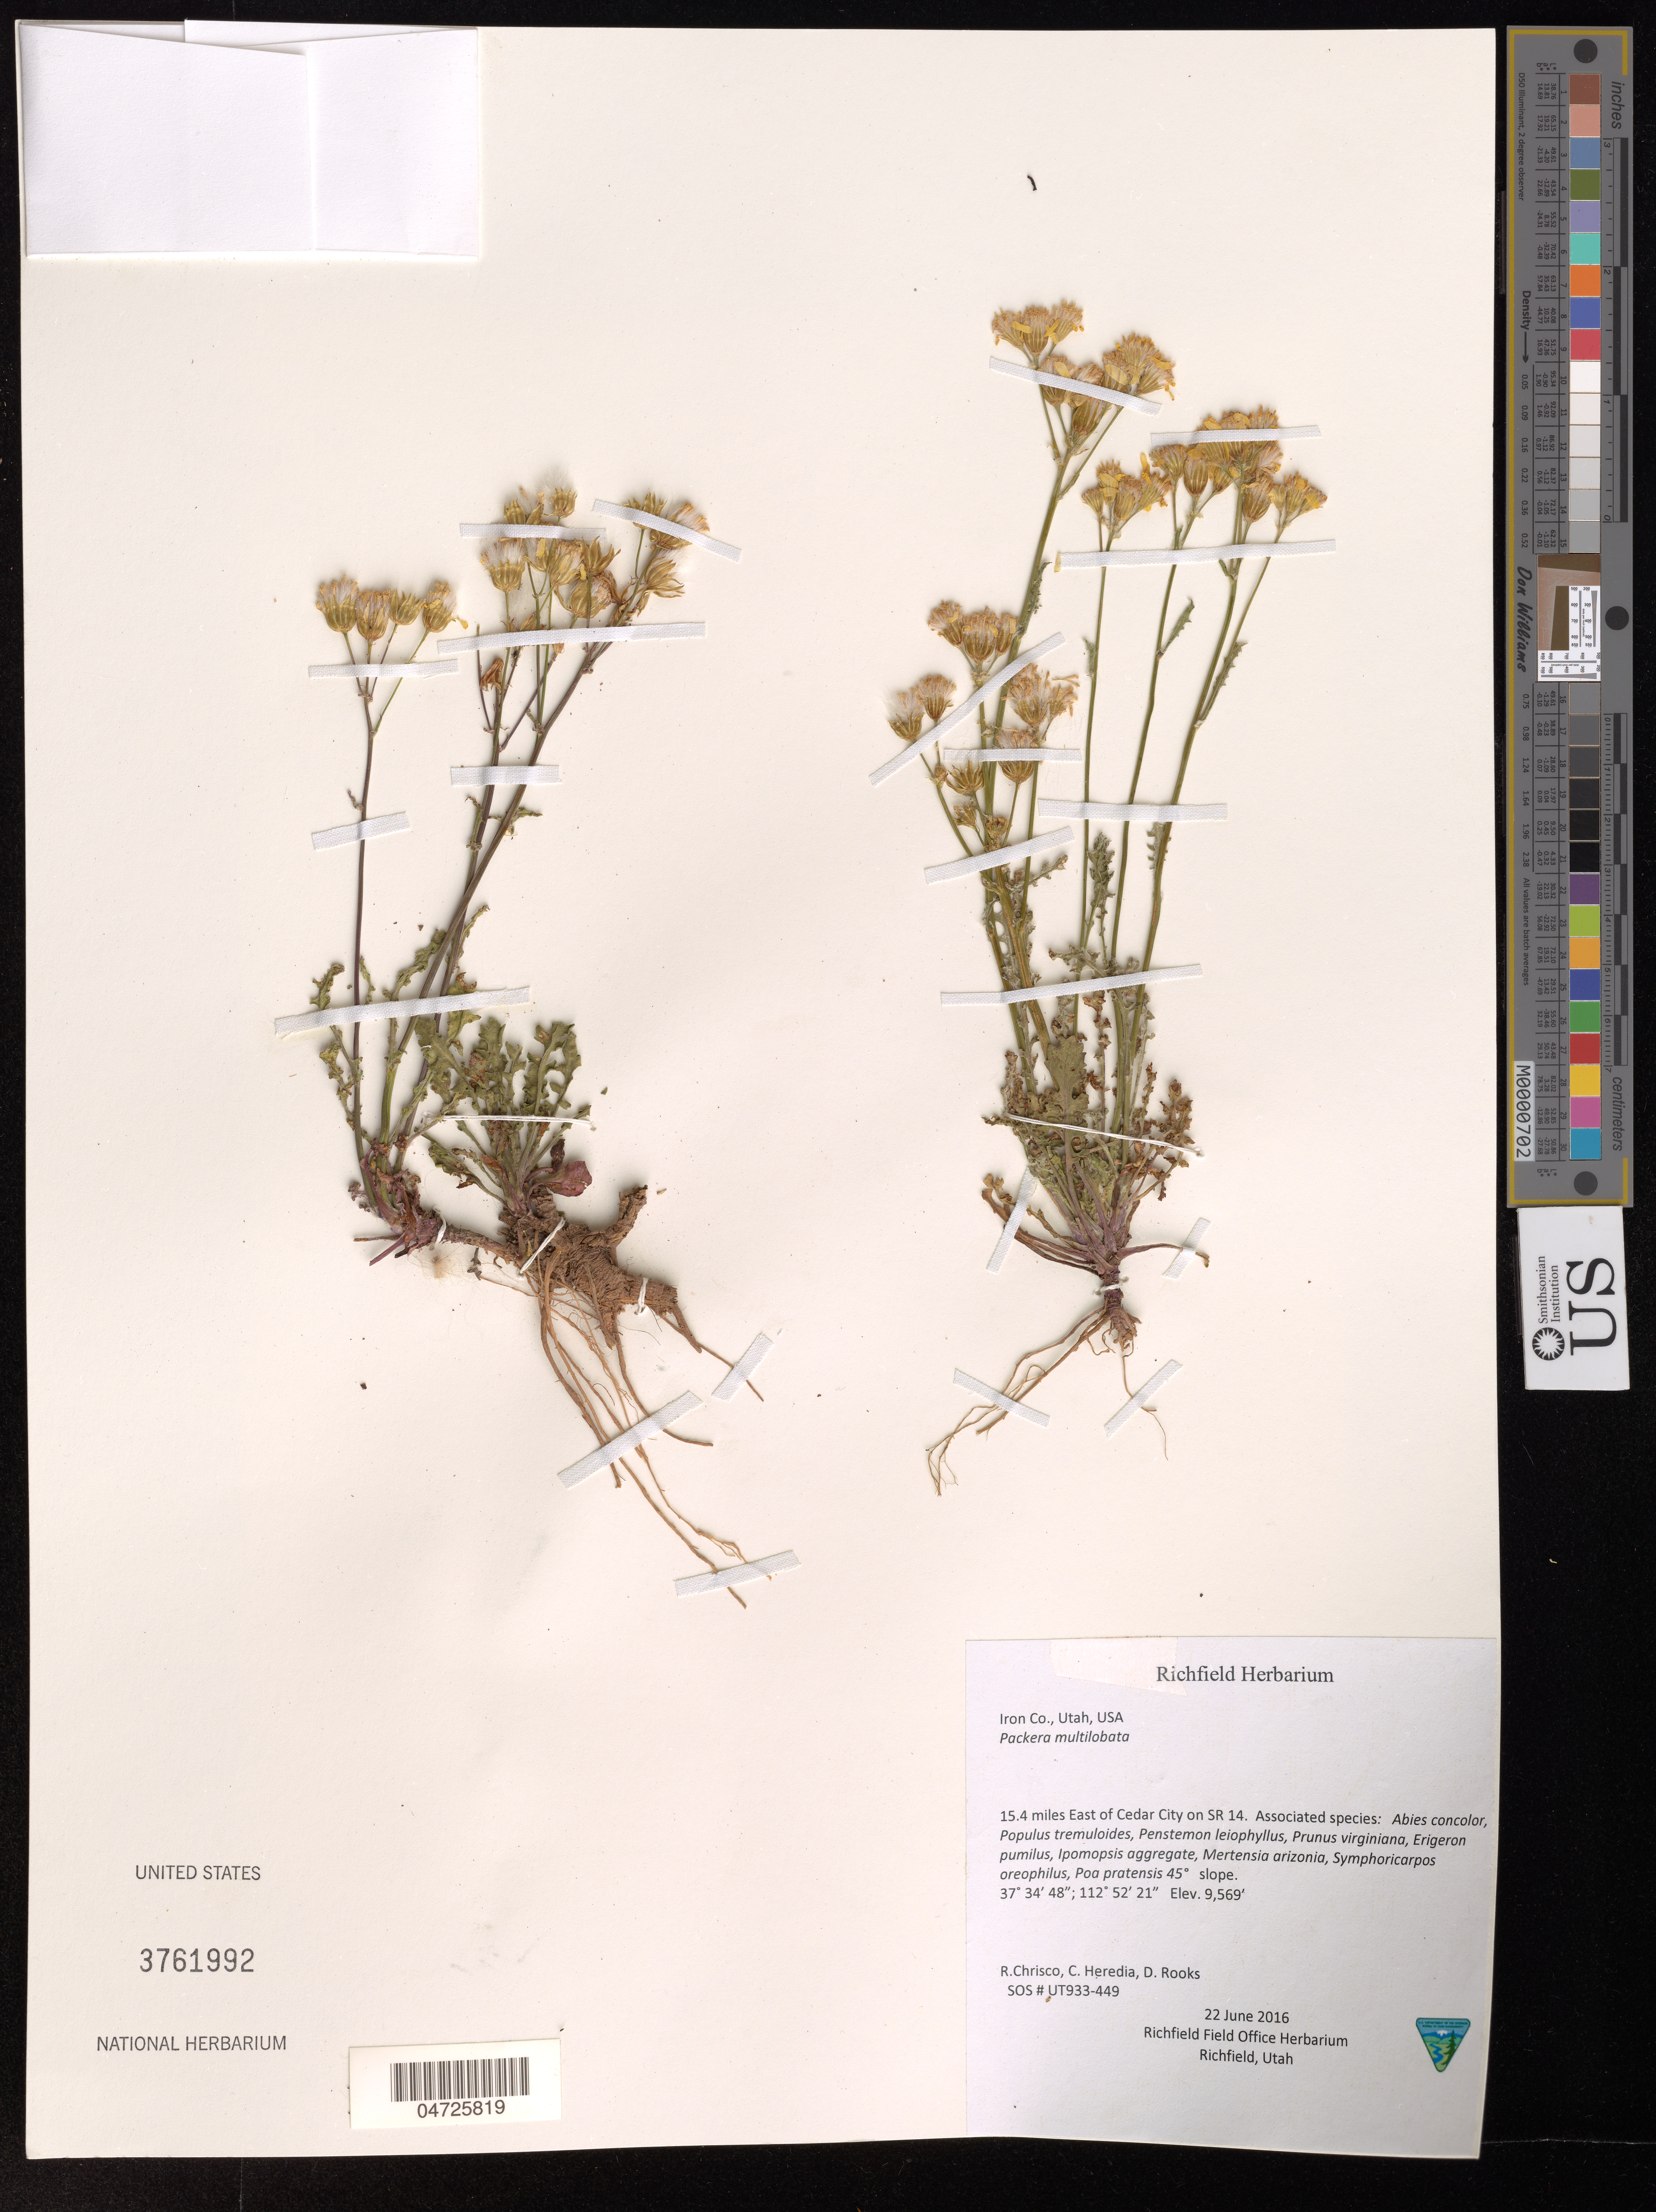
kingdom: Plantae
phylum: Tracheophyta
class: Magnoliopsida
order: Asterales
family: Asteraceae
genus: Packera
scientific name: Packera multilobata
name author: (Torr. & A. Gray) W.A. Weber & Á. Löve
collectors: R. Chrisco, C. Heredia & D. Rooks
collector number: UT933-449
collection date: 2016-06-22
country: United States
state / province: Utah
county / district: Iron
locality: Iron Co. 15.4 miles East of Cedar City on SR 14.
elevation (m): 2917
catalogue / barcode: US 3761992